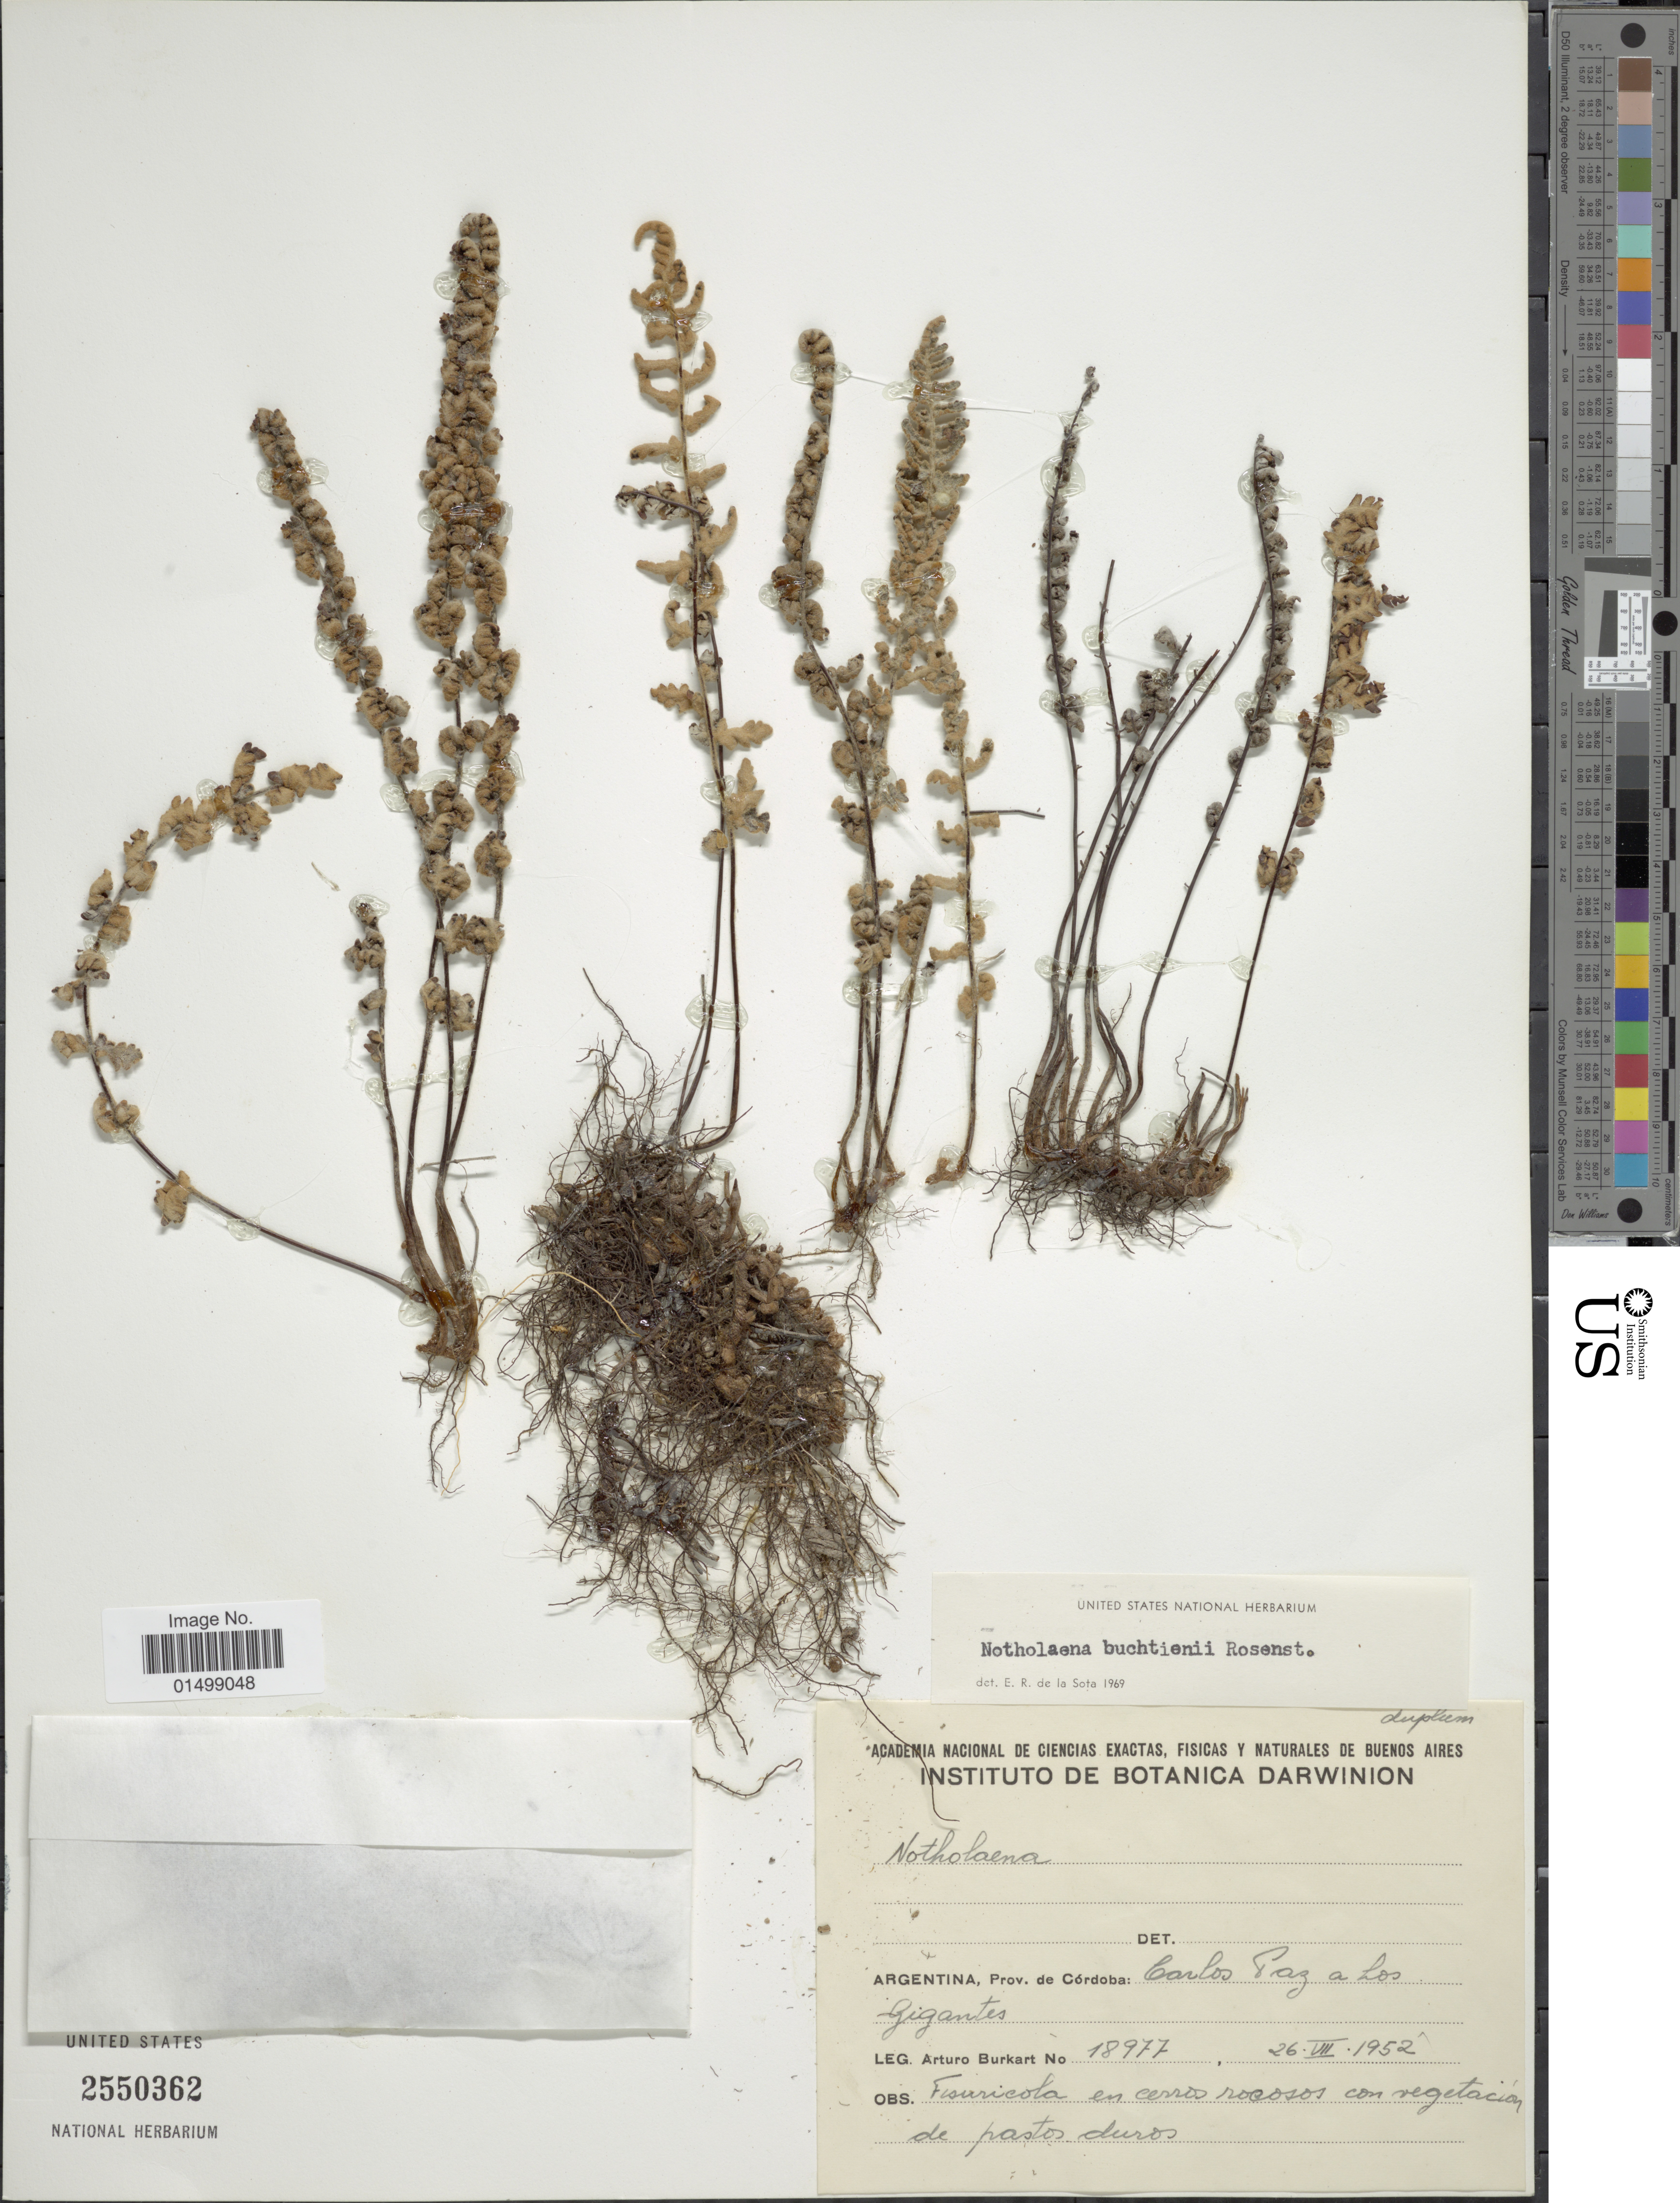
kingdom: Plantae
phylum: Tracheophyta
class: Polypodiopsida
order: Polypodiales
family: Pteridaceae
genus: Cheilanthes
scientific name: Cheilanthes buchtienii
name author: (Rosenst.) R.M. Tryon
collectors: A. E. Burkart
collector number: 18977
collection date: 1952-08-26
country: Argentina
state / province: Cordoba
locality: Carlos Paz a Los Gigantes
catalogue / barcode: US 2550362